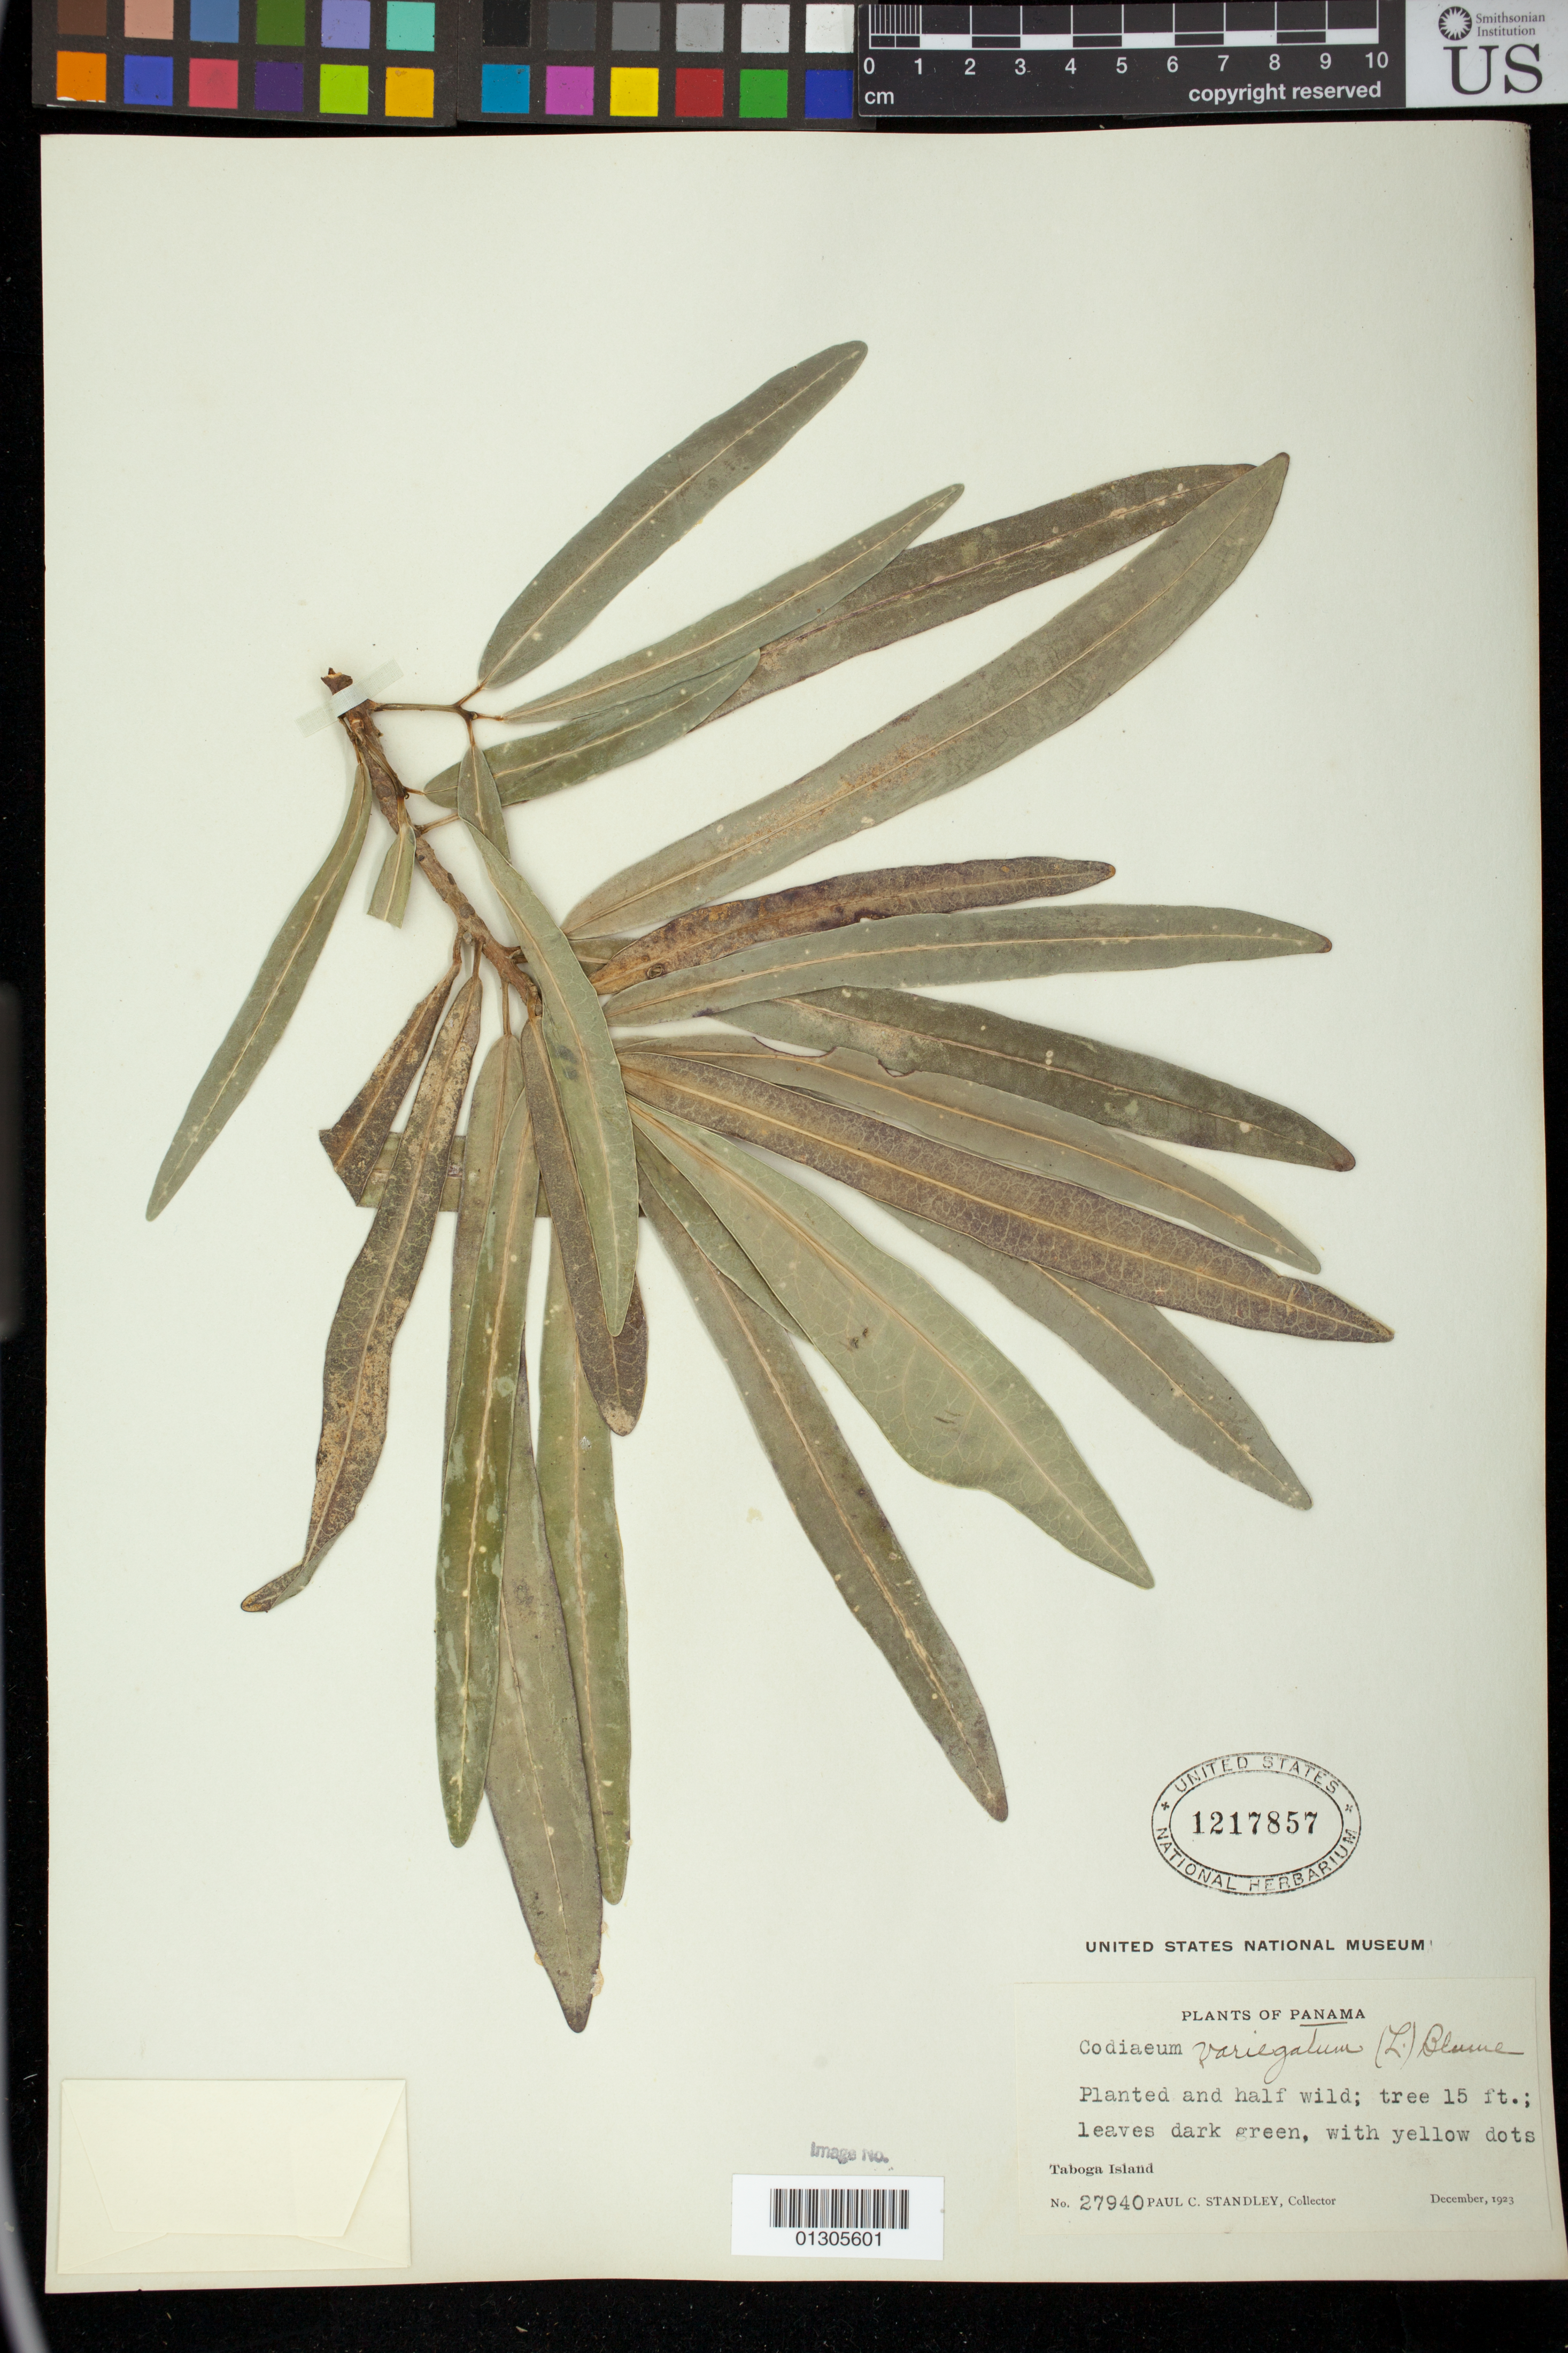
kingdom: Plantae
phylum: Tracheophyta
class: Magnoliopsida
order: Malpighiales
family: Euphorbiaceae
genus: Codiaeum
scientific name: Codiaeum variegatum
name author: (L.) Rumph. ex A. Juss.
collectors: P. C. Standley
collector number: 27940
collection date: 1923-12-01/1923-12-31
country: Panama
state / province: Panamá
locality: Taboga Island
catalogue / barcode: US 1217857